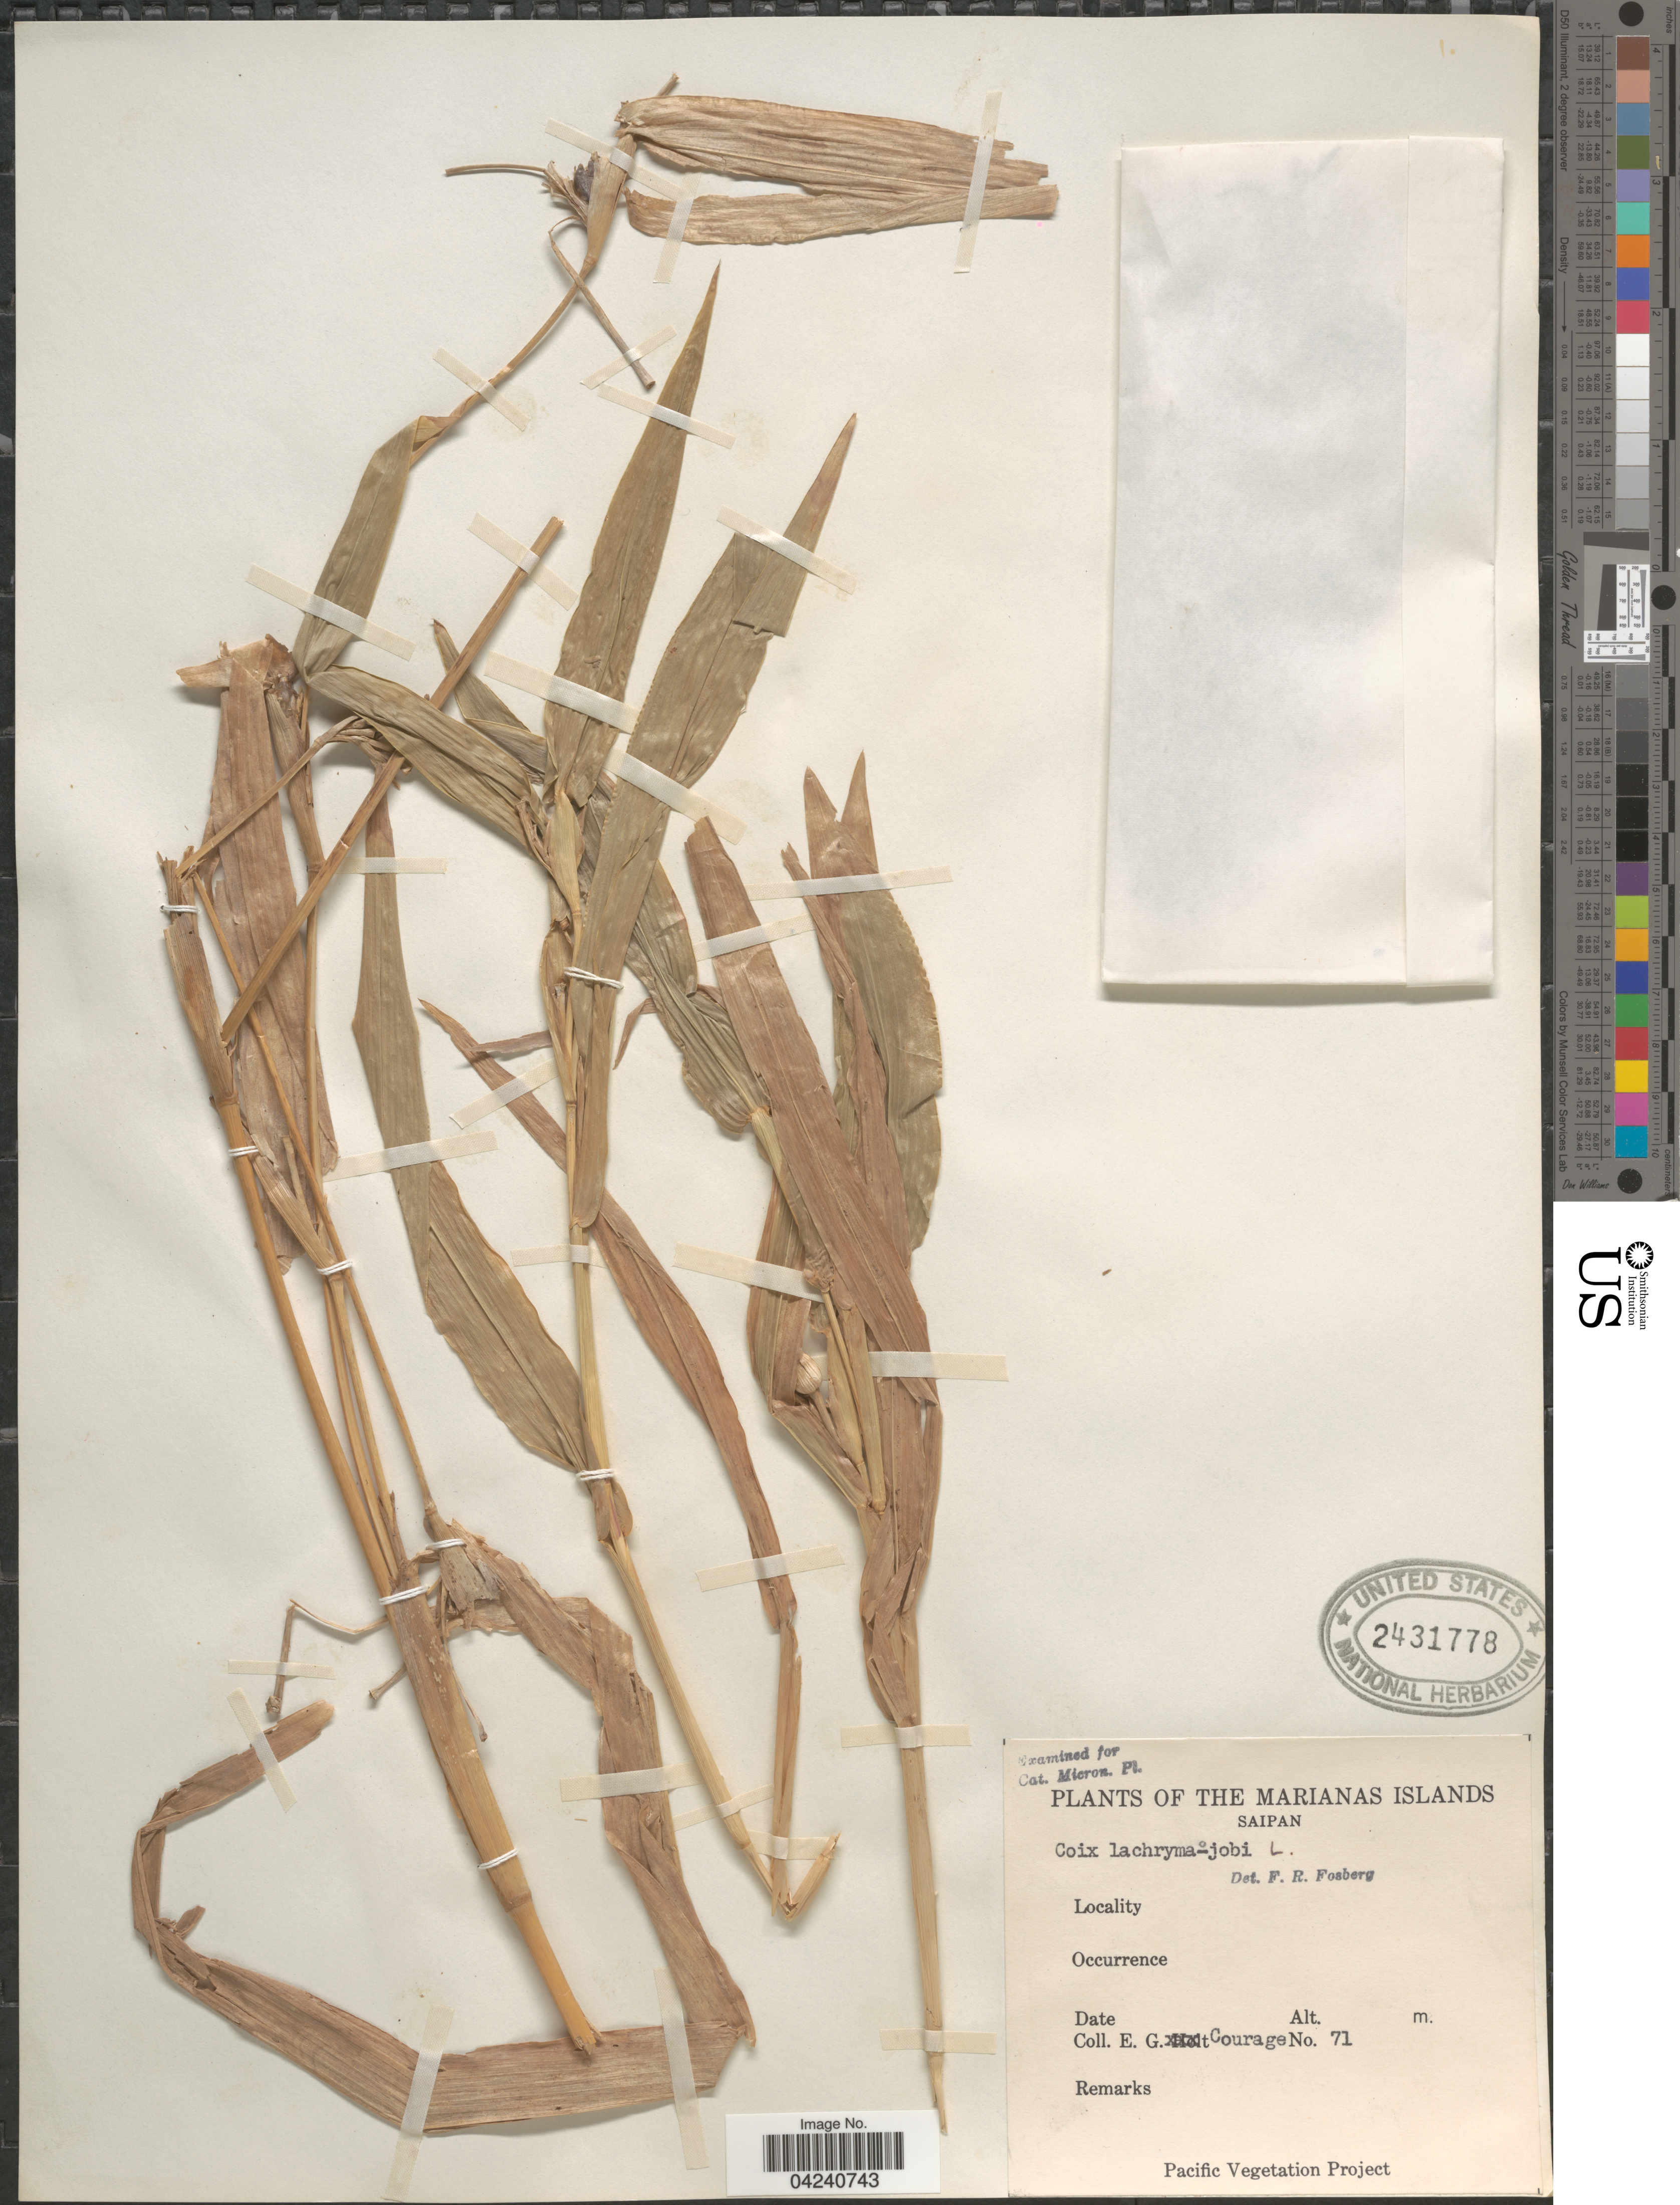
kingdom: Plantae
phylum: Tracheophyta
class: Liliopsida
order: Poales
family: Poaceae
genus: Coix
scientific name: Coix lacryma-jobi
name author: L.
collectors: E. Courage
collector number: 71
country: Northern Mariana Islands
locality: The Marianas Islands. Saipan.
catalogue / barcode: US 2431778